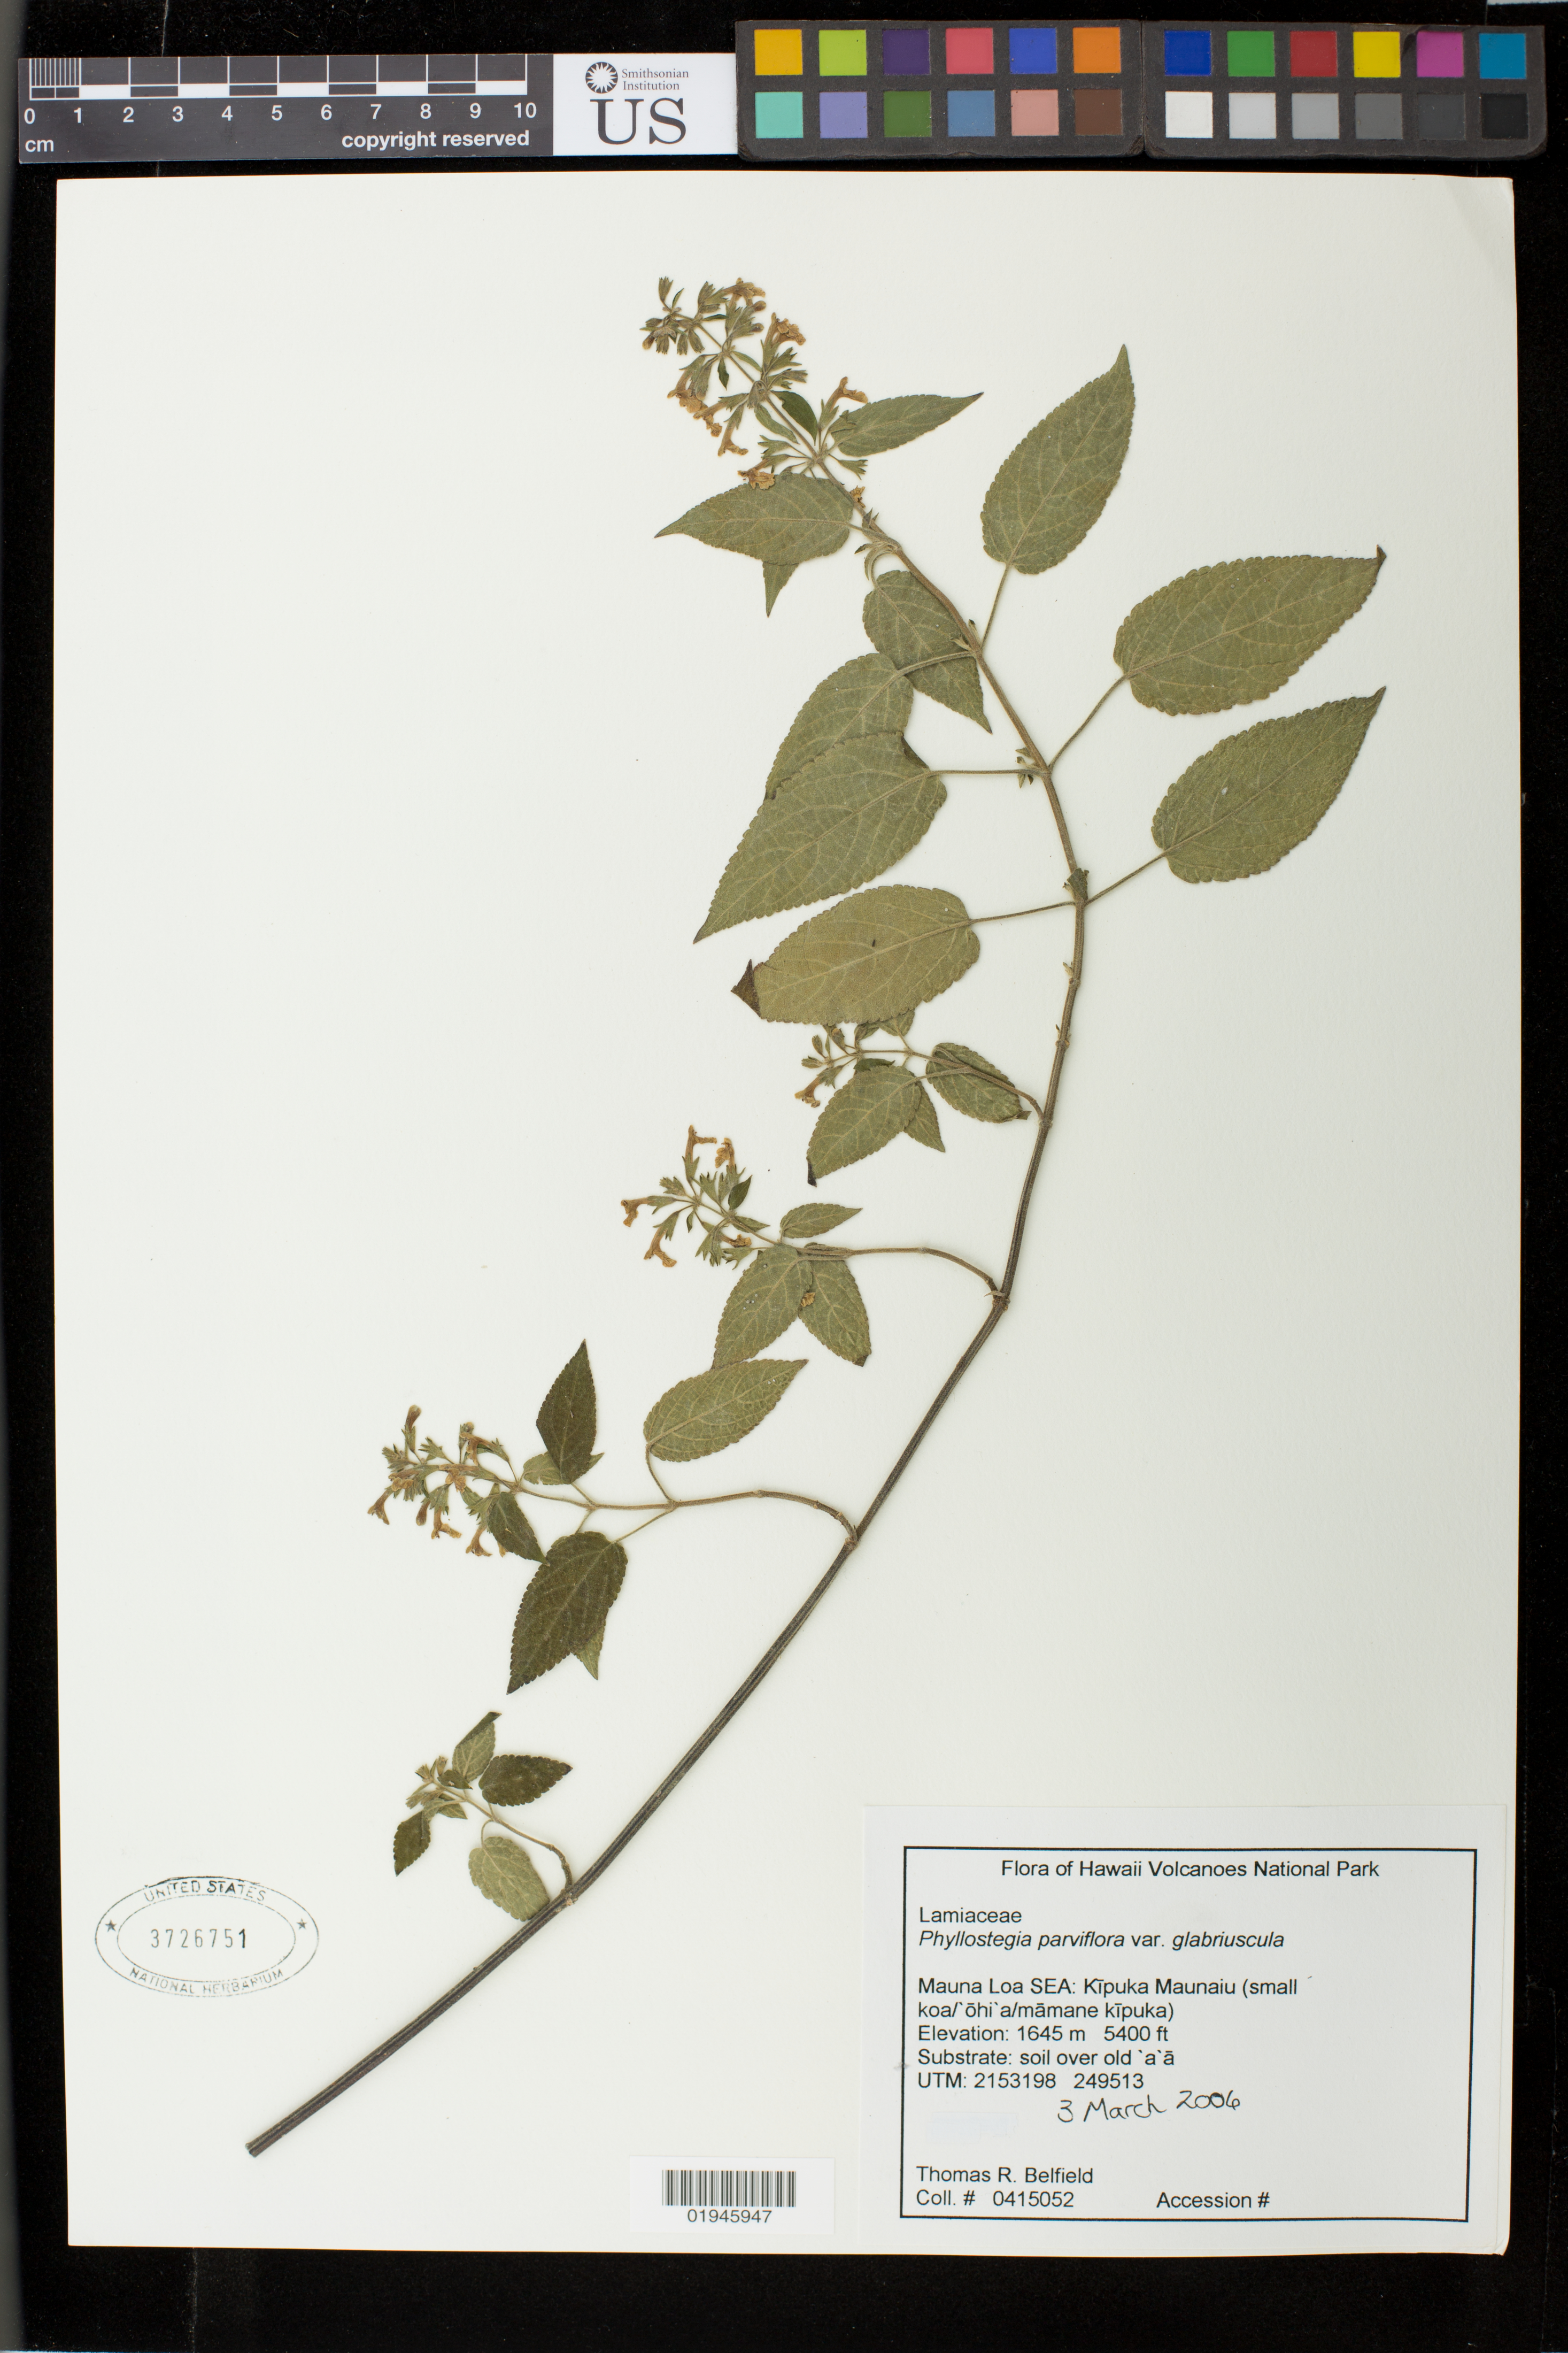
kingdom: Plantae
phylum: Tracheophyta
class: Magnoliopsida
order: Lamiales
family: Lamiaceae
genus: Phyllostegia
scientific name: Phyllostegia parviflora var. glabriuscula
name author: A. Gray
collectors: T. Belfield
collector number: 415052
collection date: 2006-03-03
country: United States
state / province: Hawaii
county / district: Hawaii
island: Hawaii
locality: Hawaii Volcanoes National Park, Mauna Loa SEA: Kipuka Maunaiu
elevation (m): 1645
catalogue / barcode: US 3726751